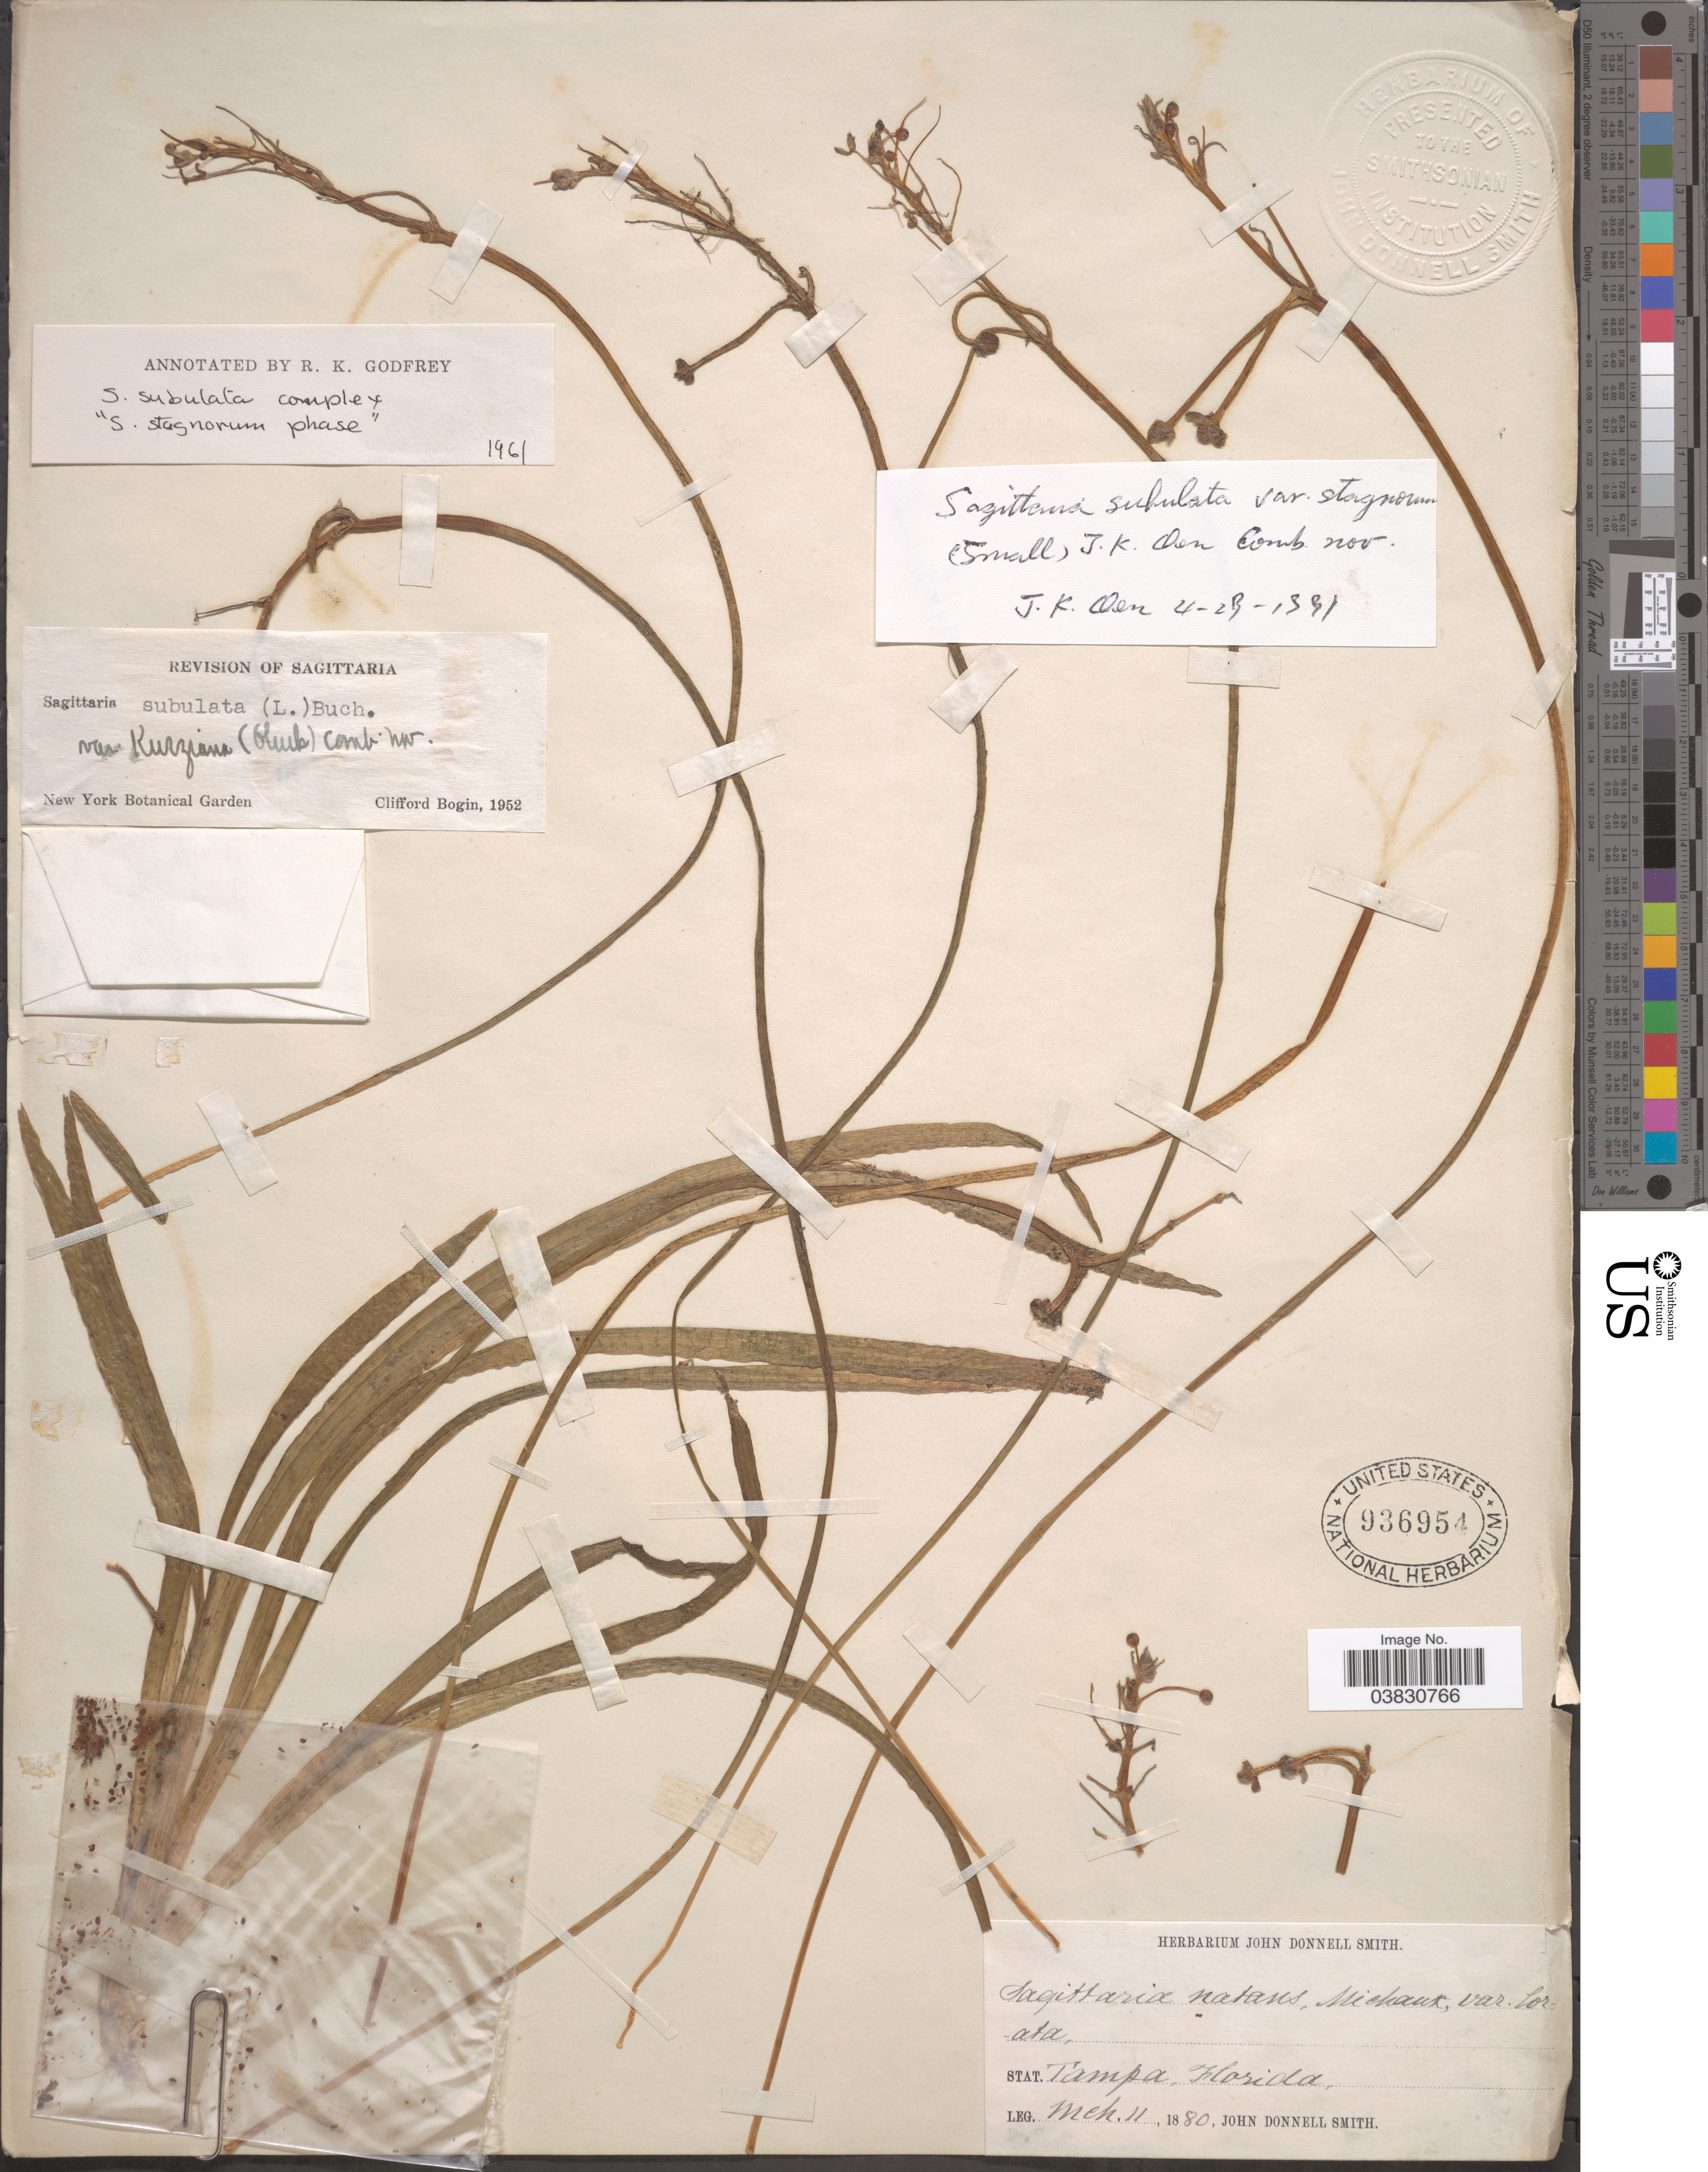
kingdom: Plantae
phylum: Tracheophyta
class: Liliopsida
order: Alismatales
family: Alismataceae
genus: Sagittaria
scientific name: Sagittaria subulata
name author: (L.) Buchenau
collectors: J. Donnell Smith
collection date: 1880-03-11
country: United States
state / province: Florida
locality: Stat. Tampa.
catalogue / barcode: US 936954